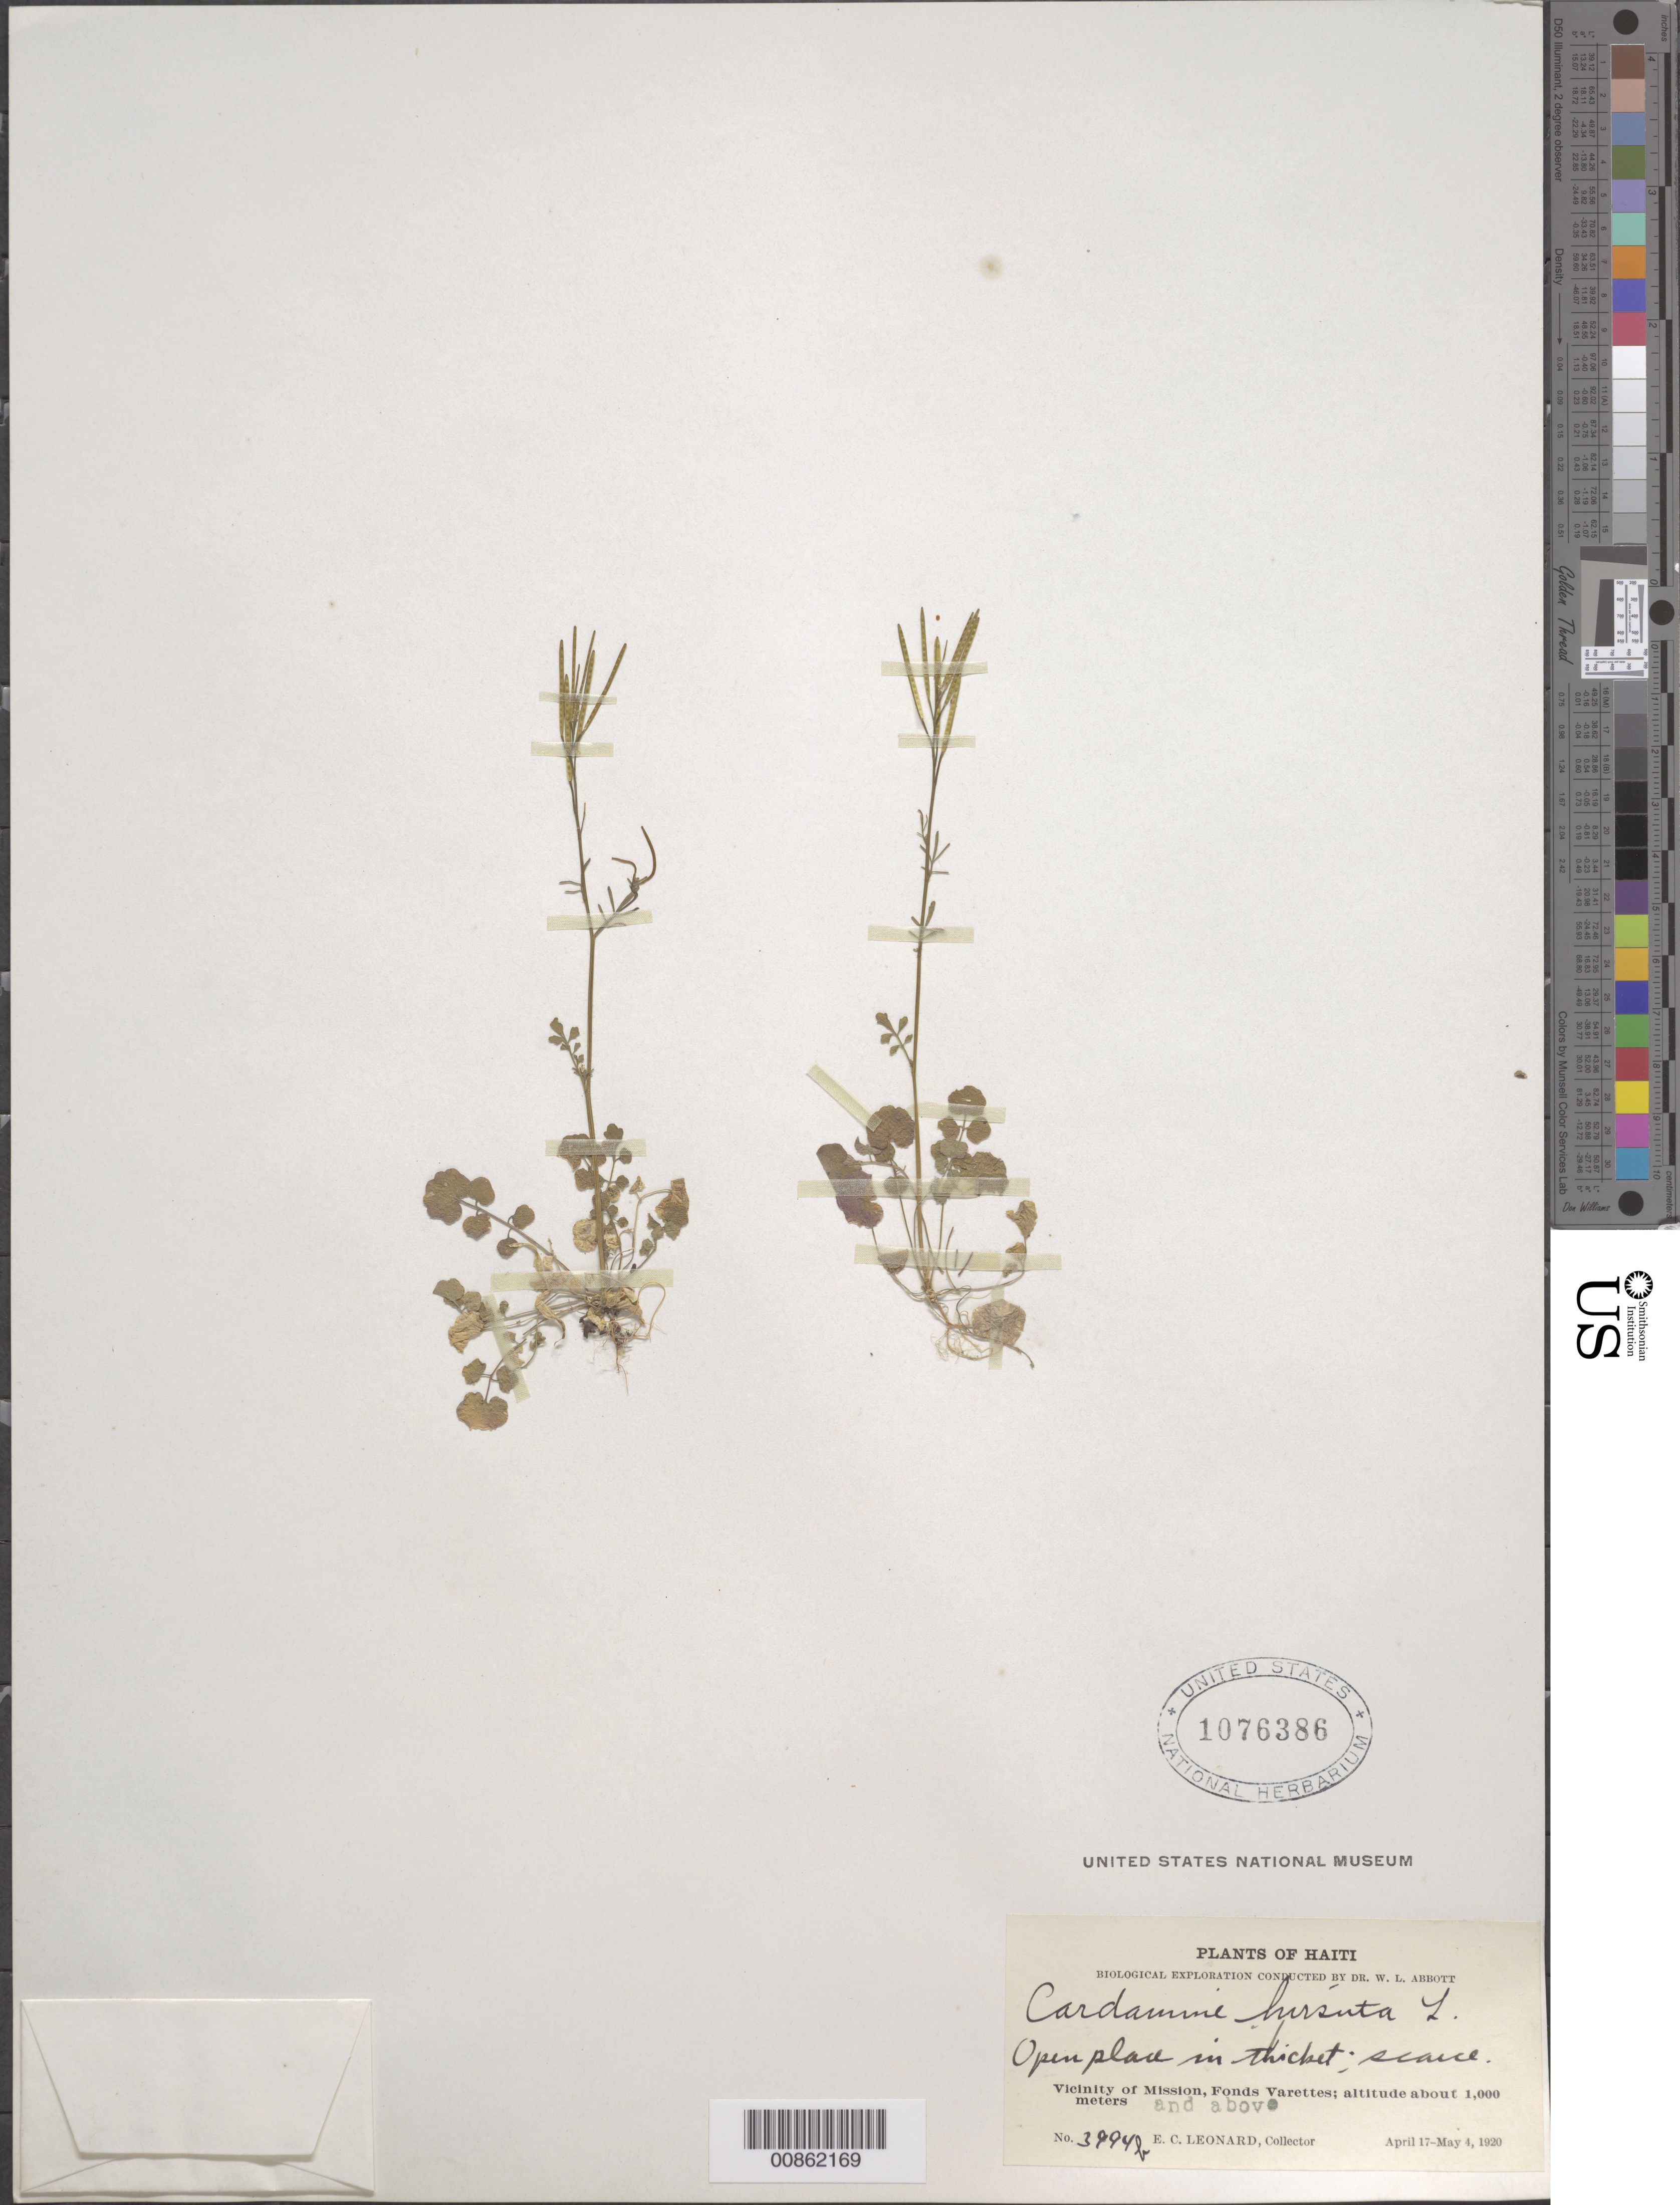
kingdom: Plantae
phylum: Tracheophyta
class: Magnoliopsida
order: Brassicales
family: Brassicaceae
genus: Cardamine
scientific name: Cardamine hirsuta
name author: L.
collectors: E. C. Leonard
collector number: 3994b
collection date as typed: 17 Apr 1920 to 04 May 1920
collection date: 1920-04-17/1920-05-04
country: Haiti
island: Hispaniola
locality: Vicinity of Mission, Fonds Varettes.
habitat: Open place in thicket.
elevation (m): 1000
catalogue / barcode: US 1076386